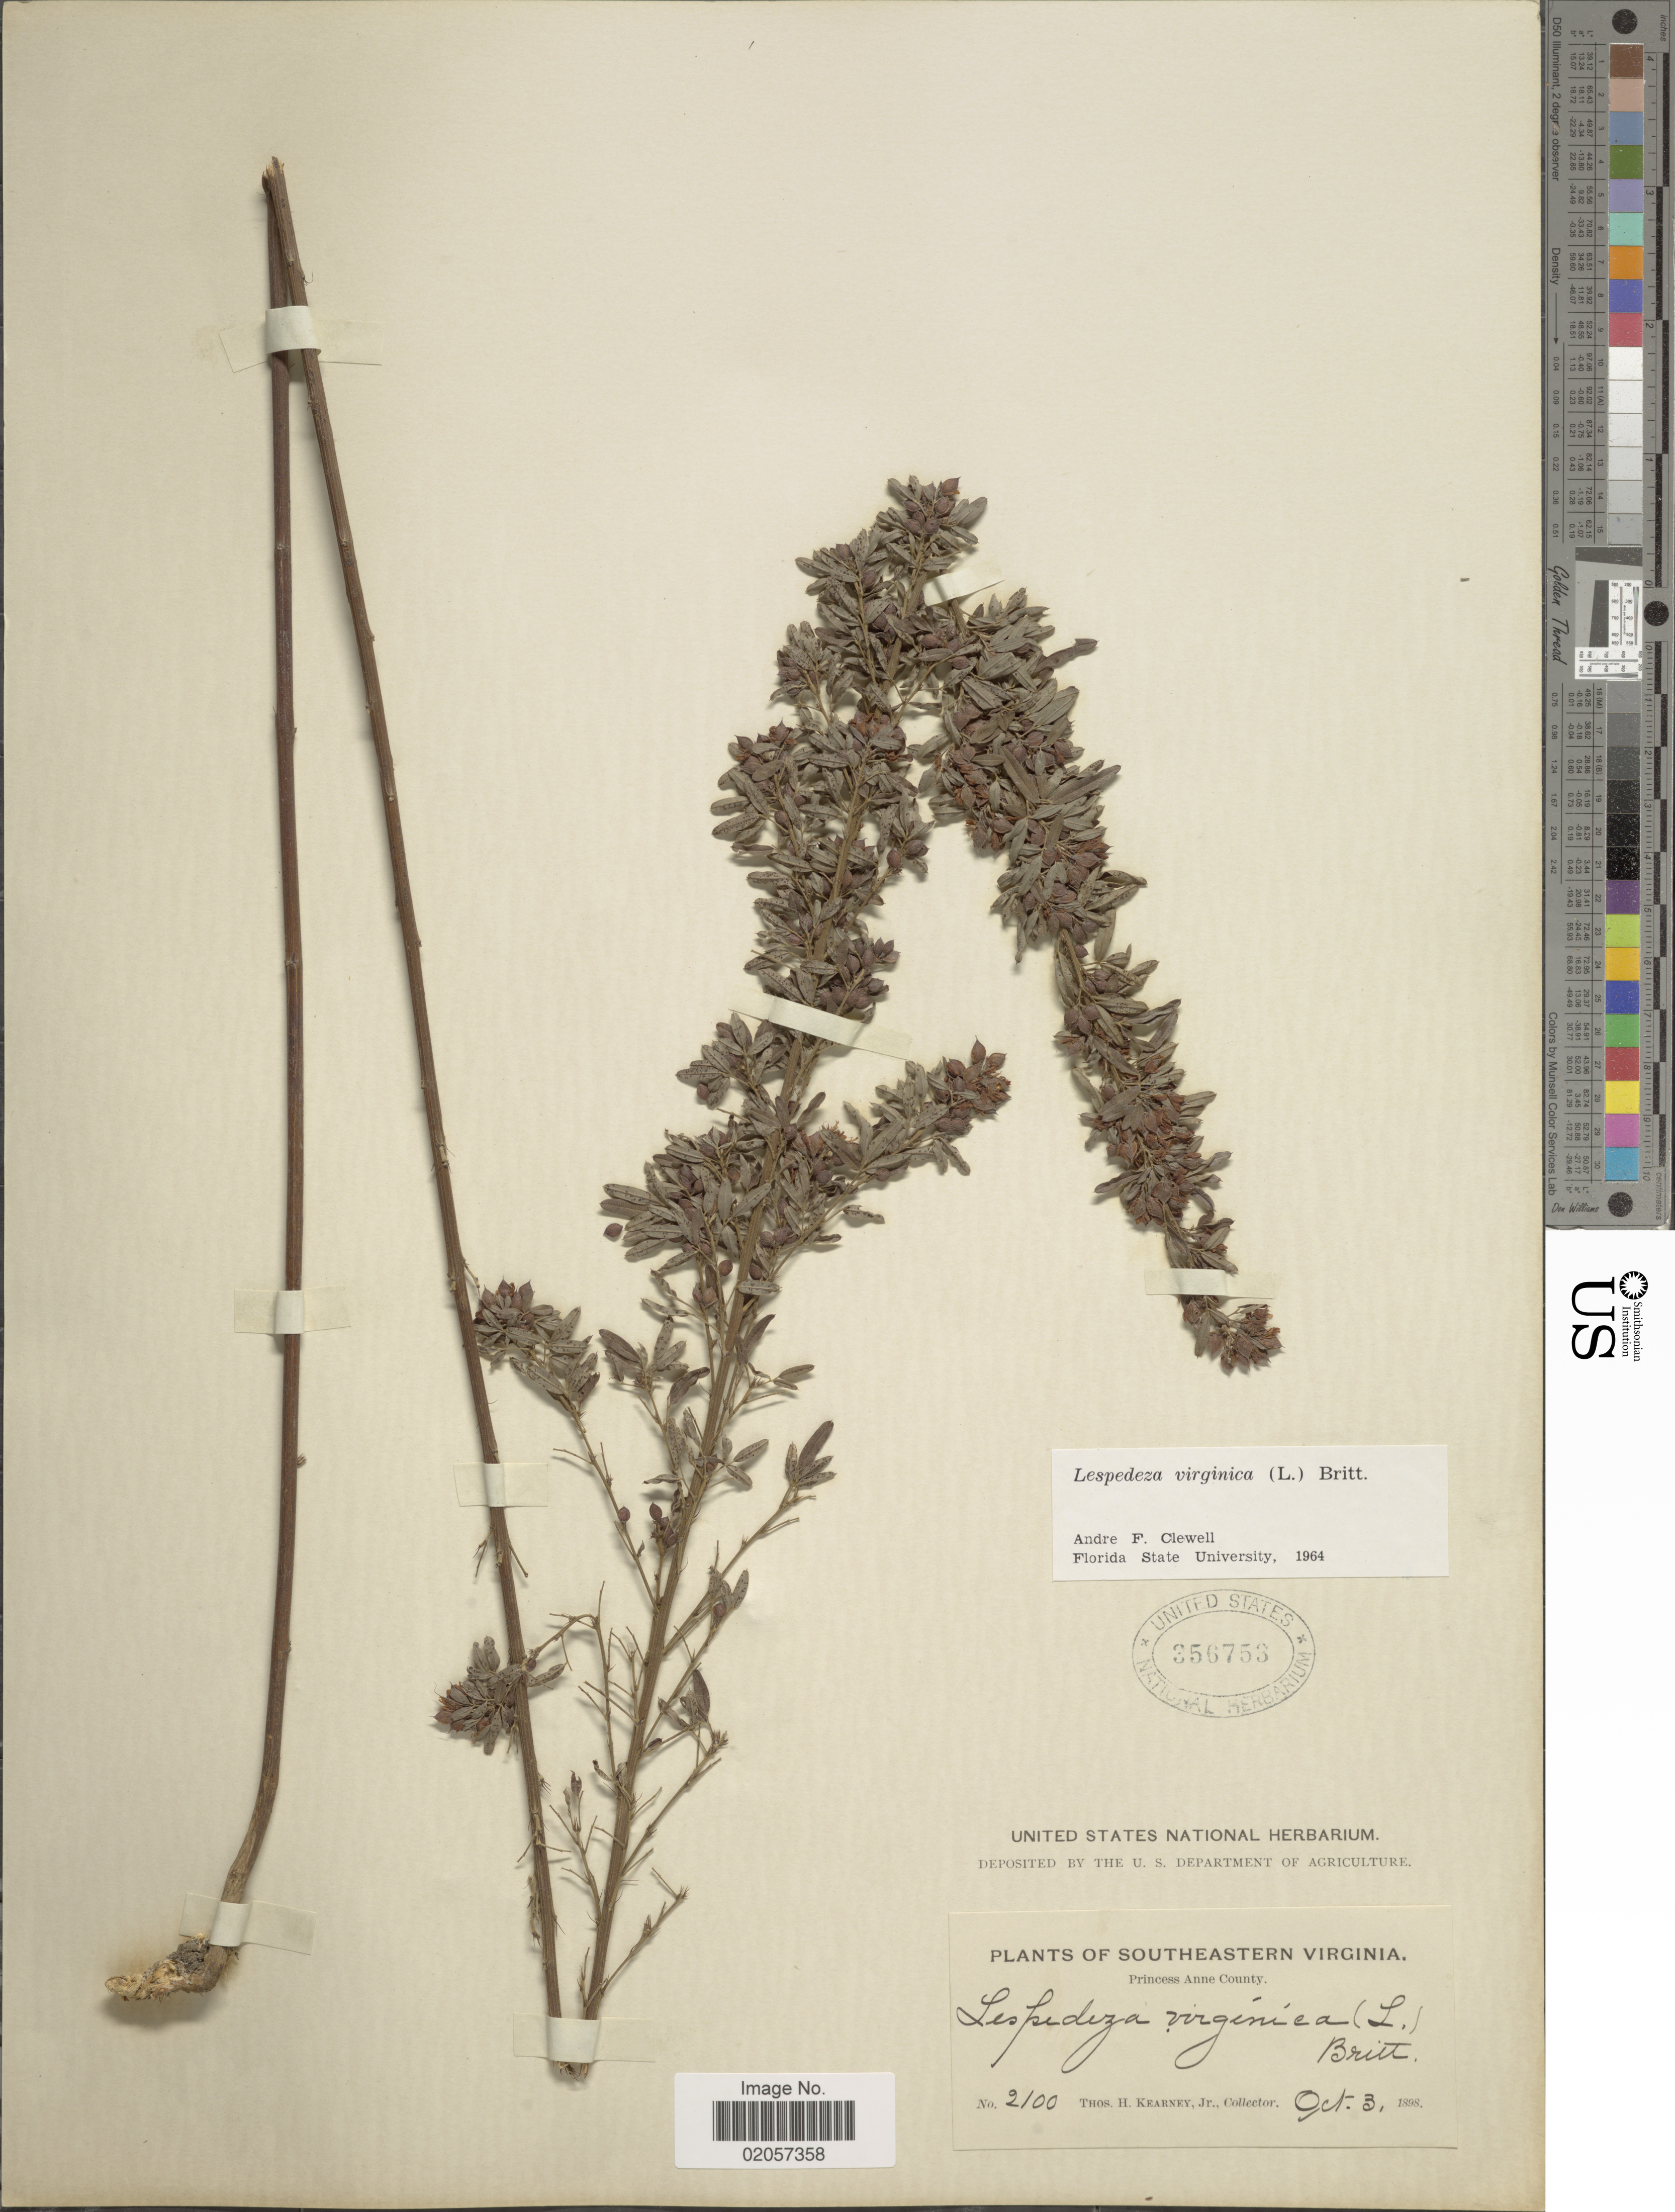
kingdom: Plantae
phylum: Tracheophyta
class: Magnoliopsida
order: Fabales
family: Fabaceae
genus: Lespedeza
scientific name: Lespedeza virginica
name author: (L.) Britton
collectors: T. H. Kearney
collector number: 21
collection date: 1898-10-03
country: United States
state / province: Virginia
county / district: City of Virginia Beach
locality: Southeastern Virginia, Princess Anne (=historic county name) County.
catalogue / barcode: US 356753